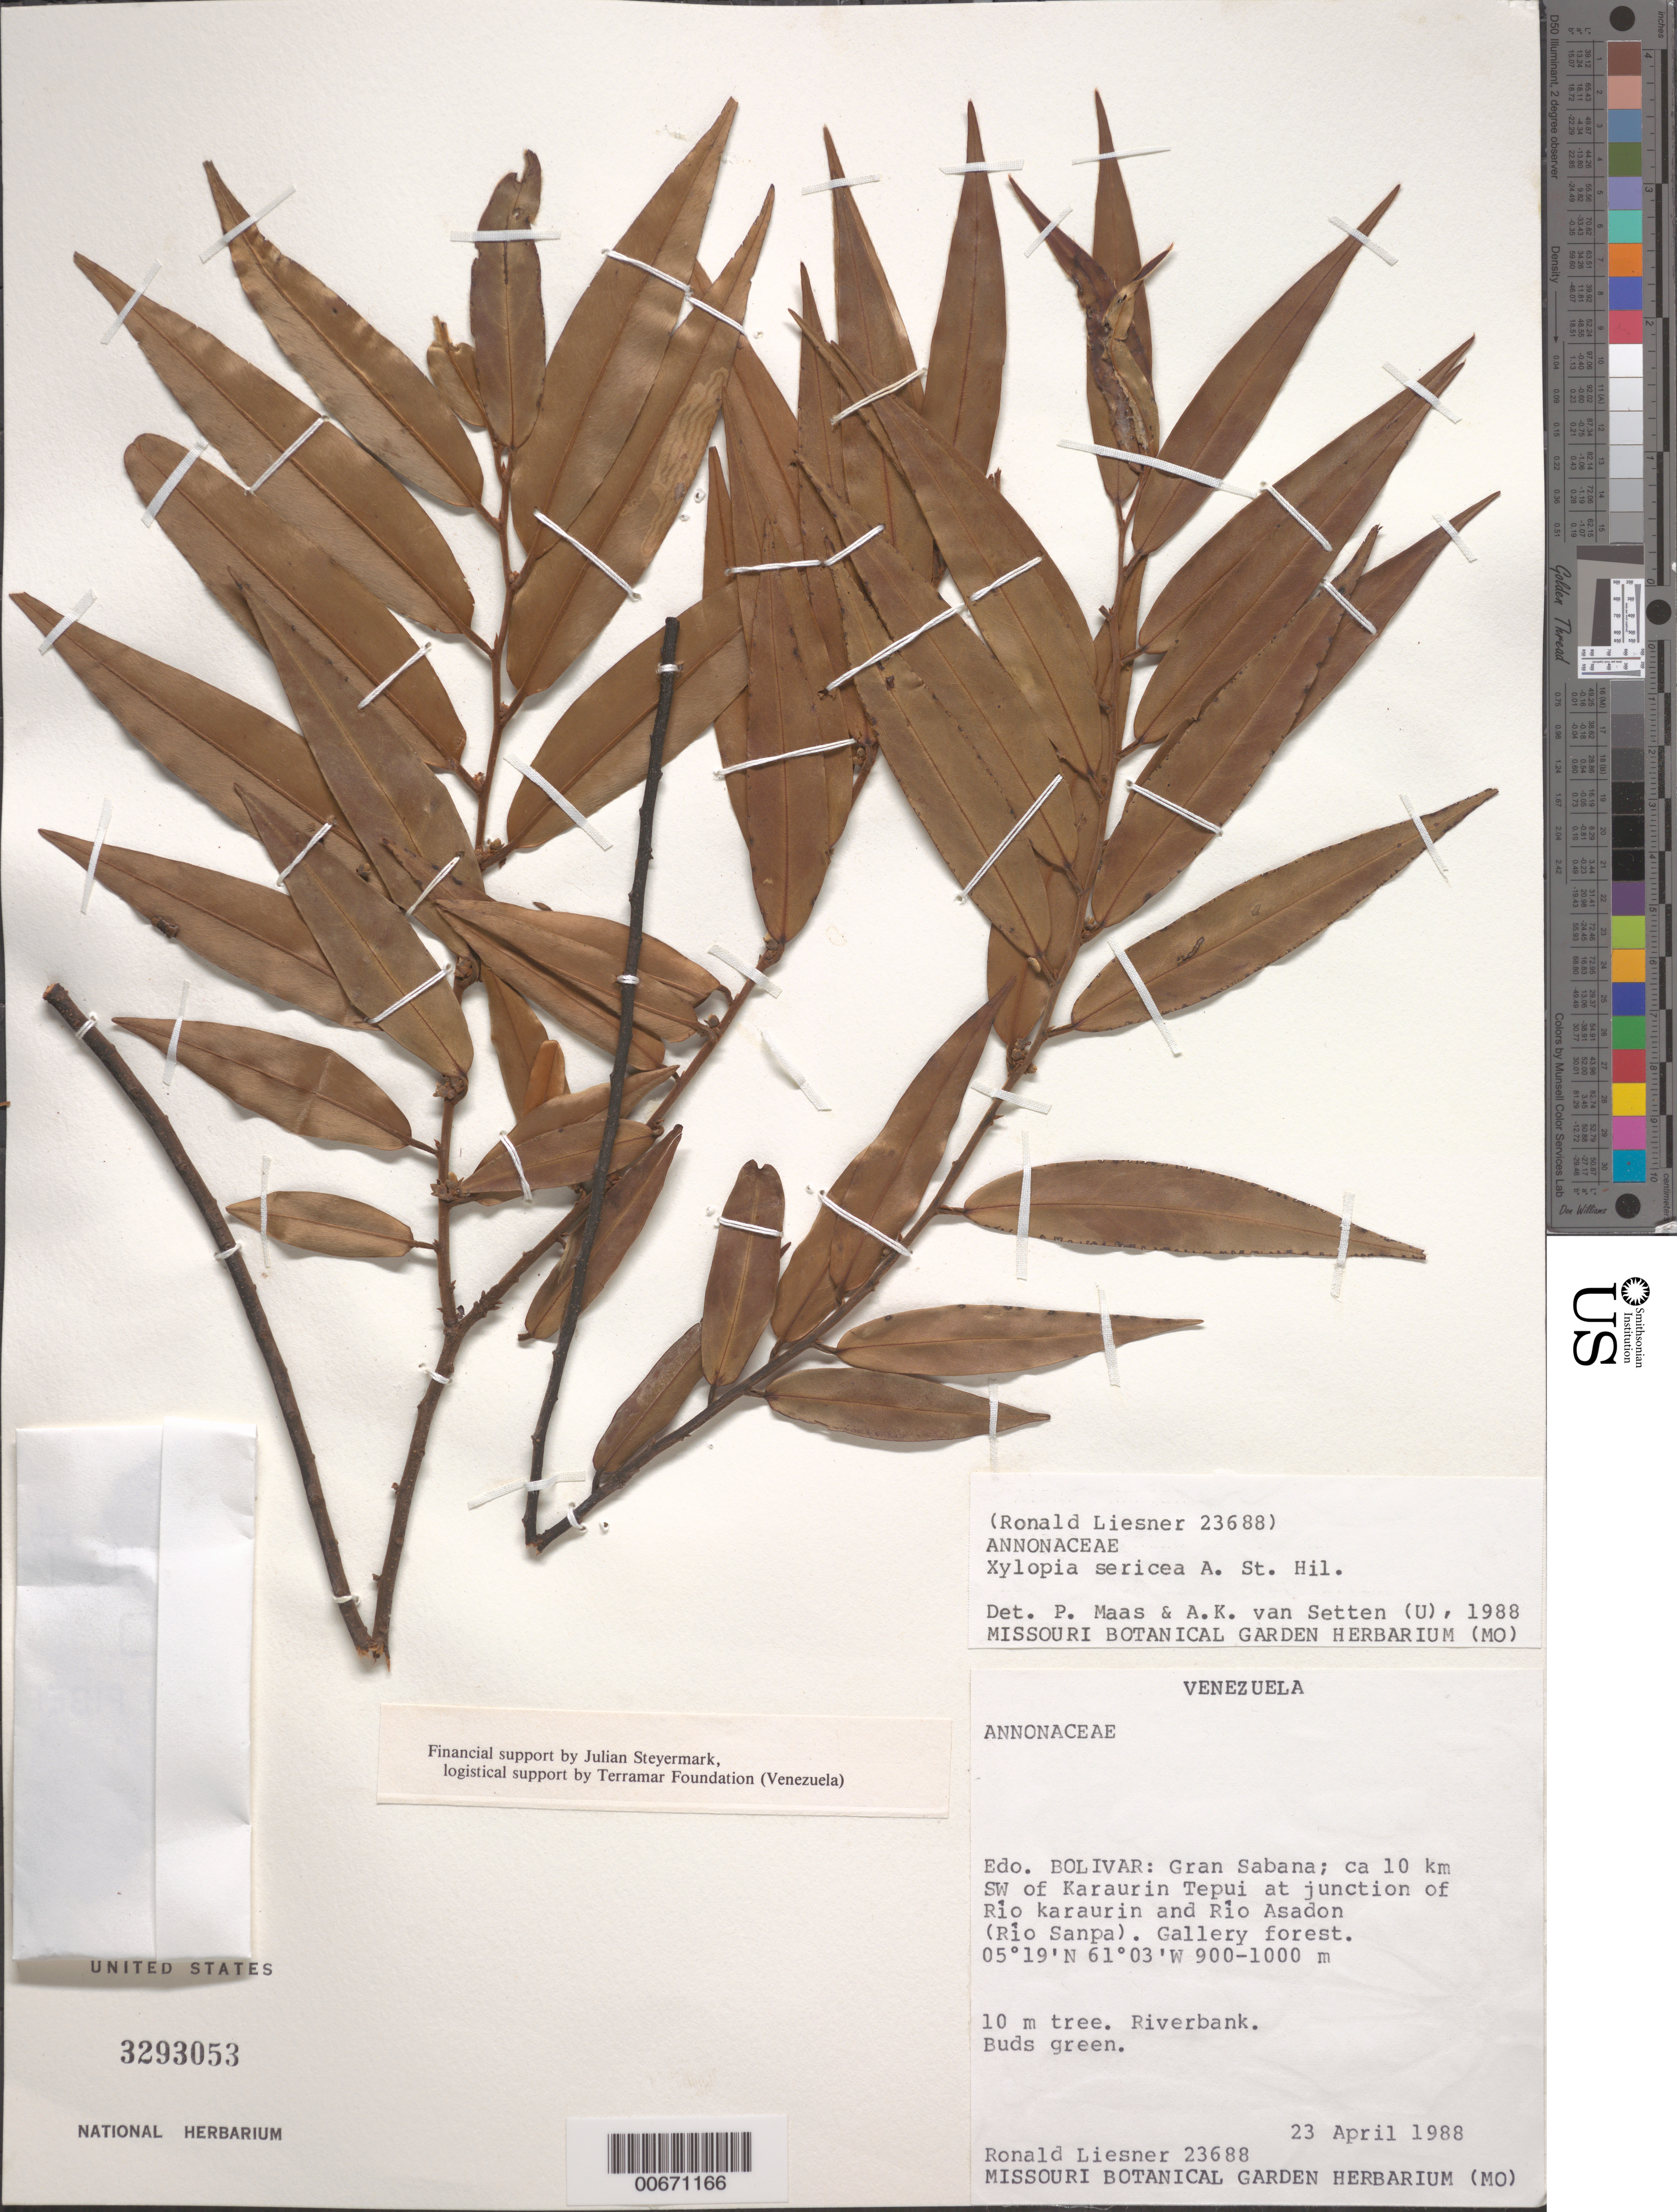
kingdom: Plantae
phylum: Tracheophyta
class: Magnoliopsida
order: Magnoliales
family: Annonaceae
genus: Xylopia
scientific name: Xylopia sericea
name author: A. St.-Hil.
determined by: Setten, A. K. van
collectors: R. L. Liesner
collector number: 23688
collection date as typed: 23-Apr-88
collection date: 1988-04-23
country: Venezuela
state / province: Bolívar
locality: Gran Sabana, ca 10 km SW of Karaurin tepuí at junction of Río Karaurin and Río Asadon (Río Sanpa)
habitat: Riverbank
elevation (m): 900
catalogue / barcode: US 3293053